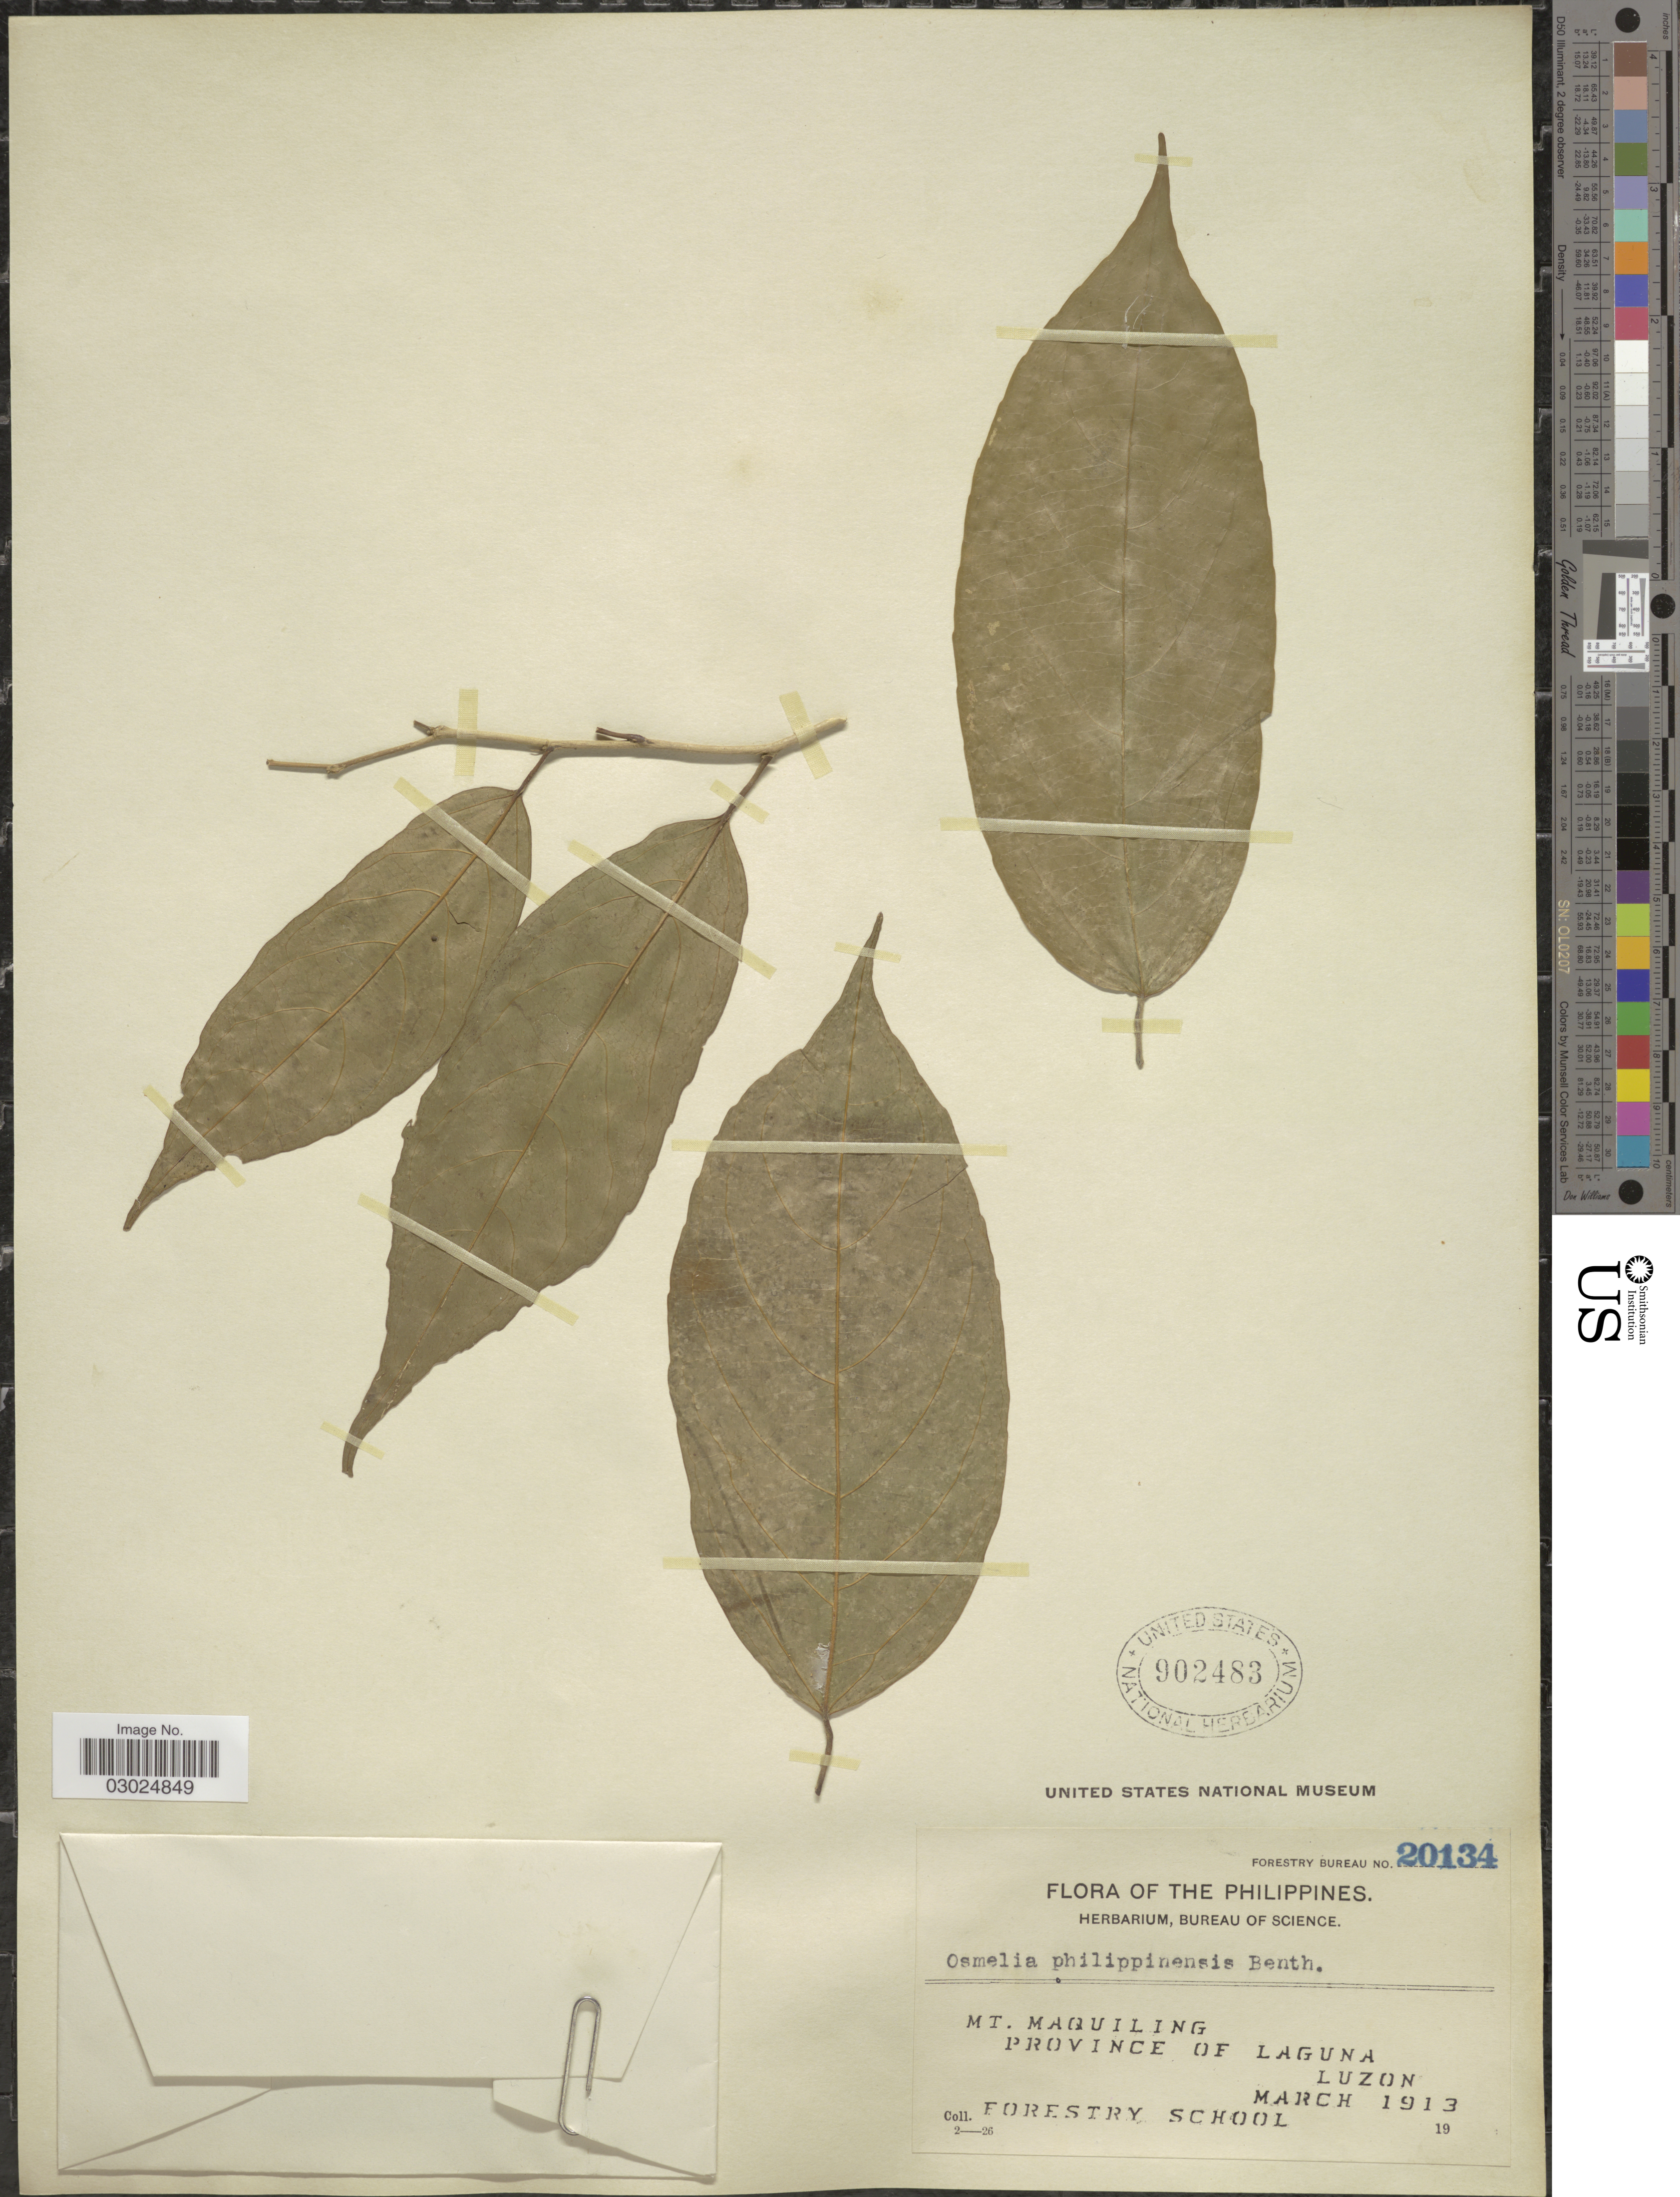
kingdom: Plantae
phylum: Tracheophyta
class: Magnoliopsida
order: Malpighiales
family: Salicaceae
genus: Osmelia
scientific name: Osmelia philippina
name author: (Turcz.) Benth.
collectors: Forestry School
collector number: Forestry Bureau 20134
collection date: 1913-03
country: Philippines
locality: Mt. Maquiling, Province of Laguna, Luzon.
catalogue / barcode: US 902483